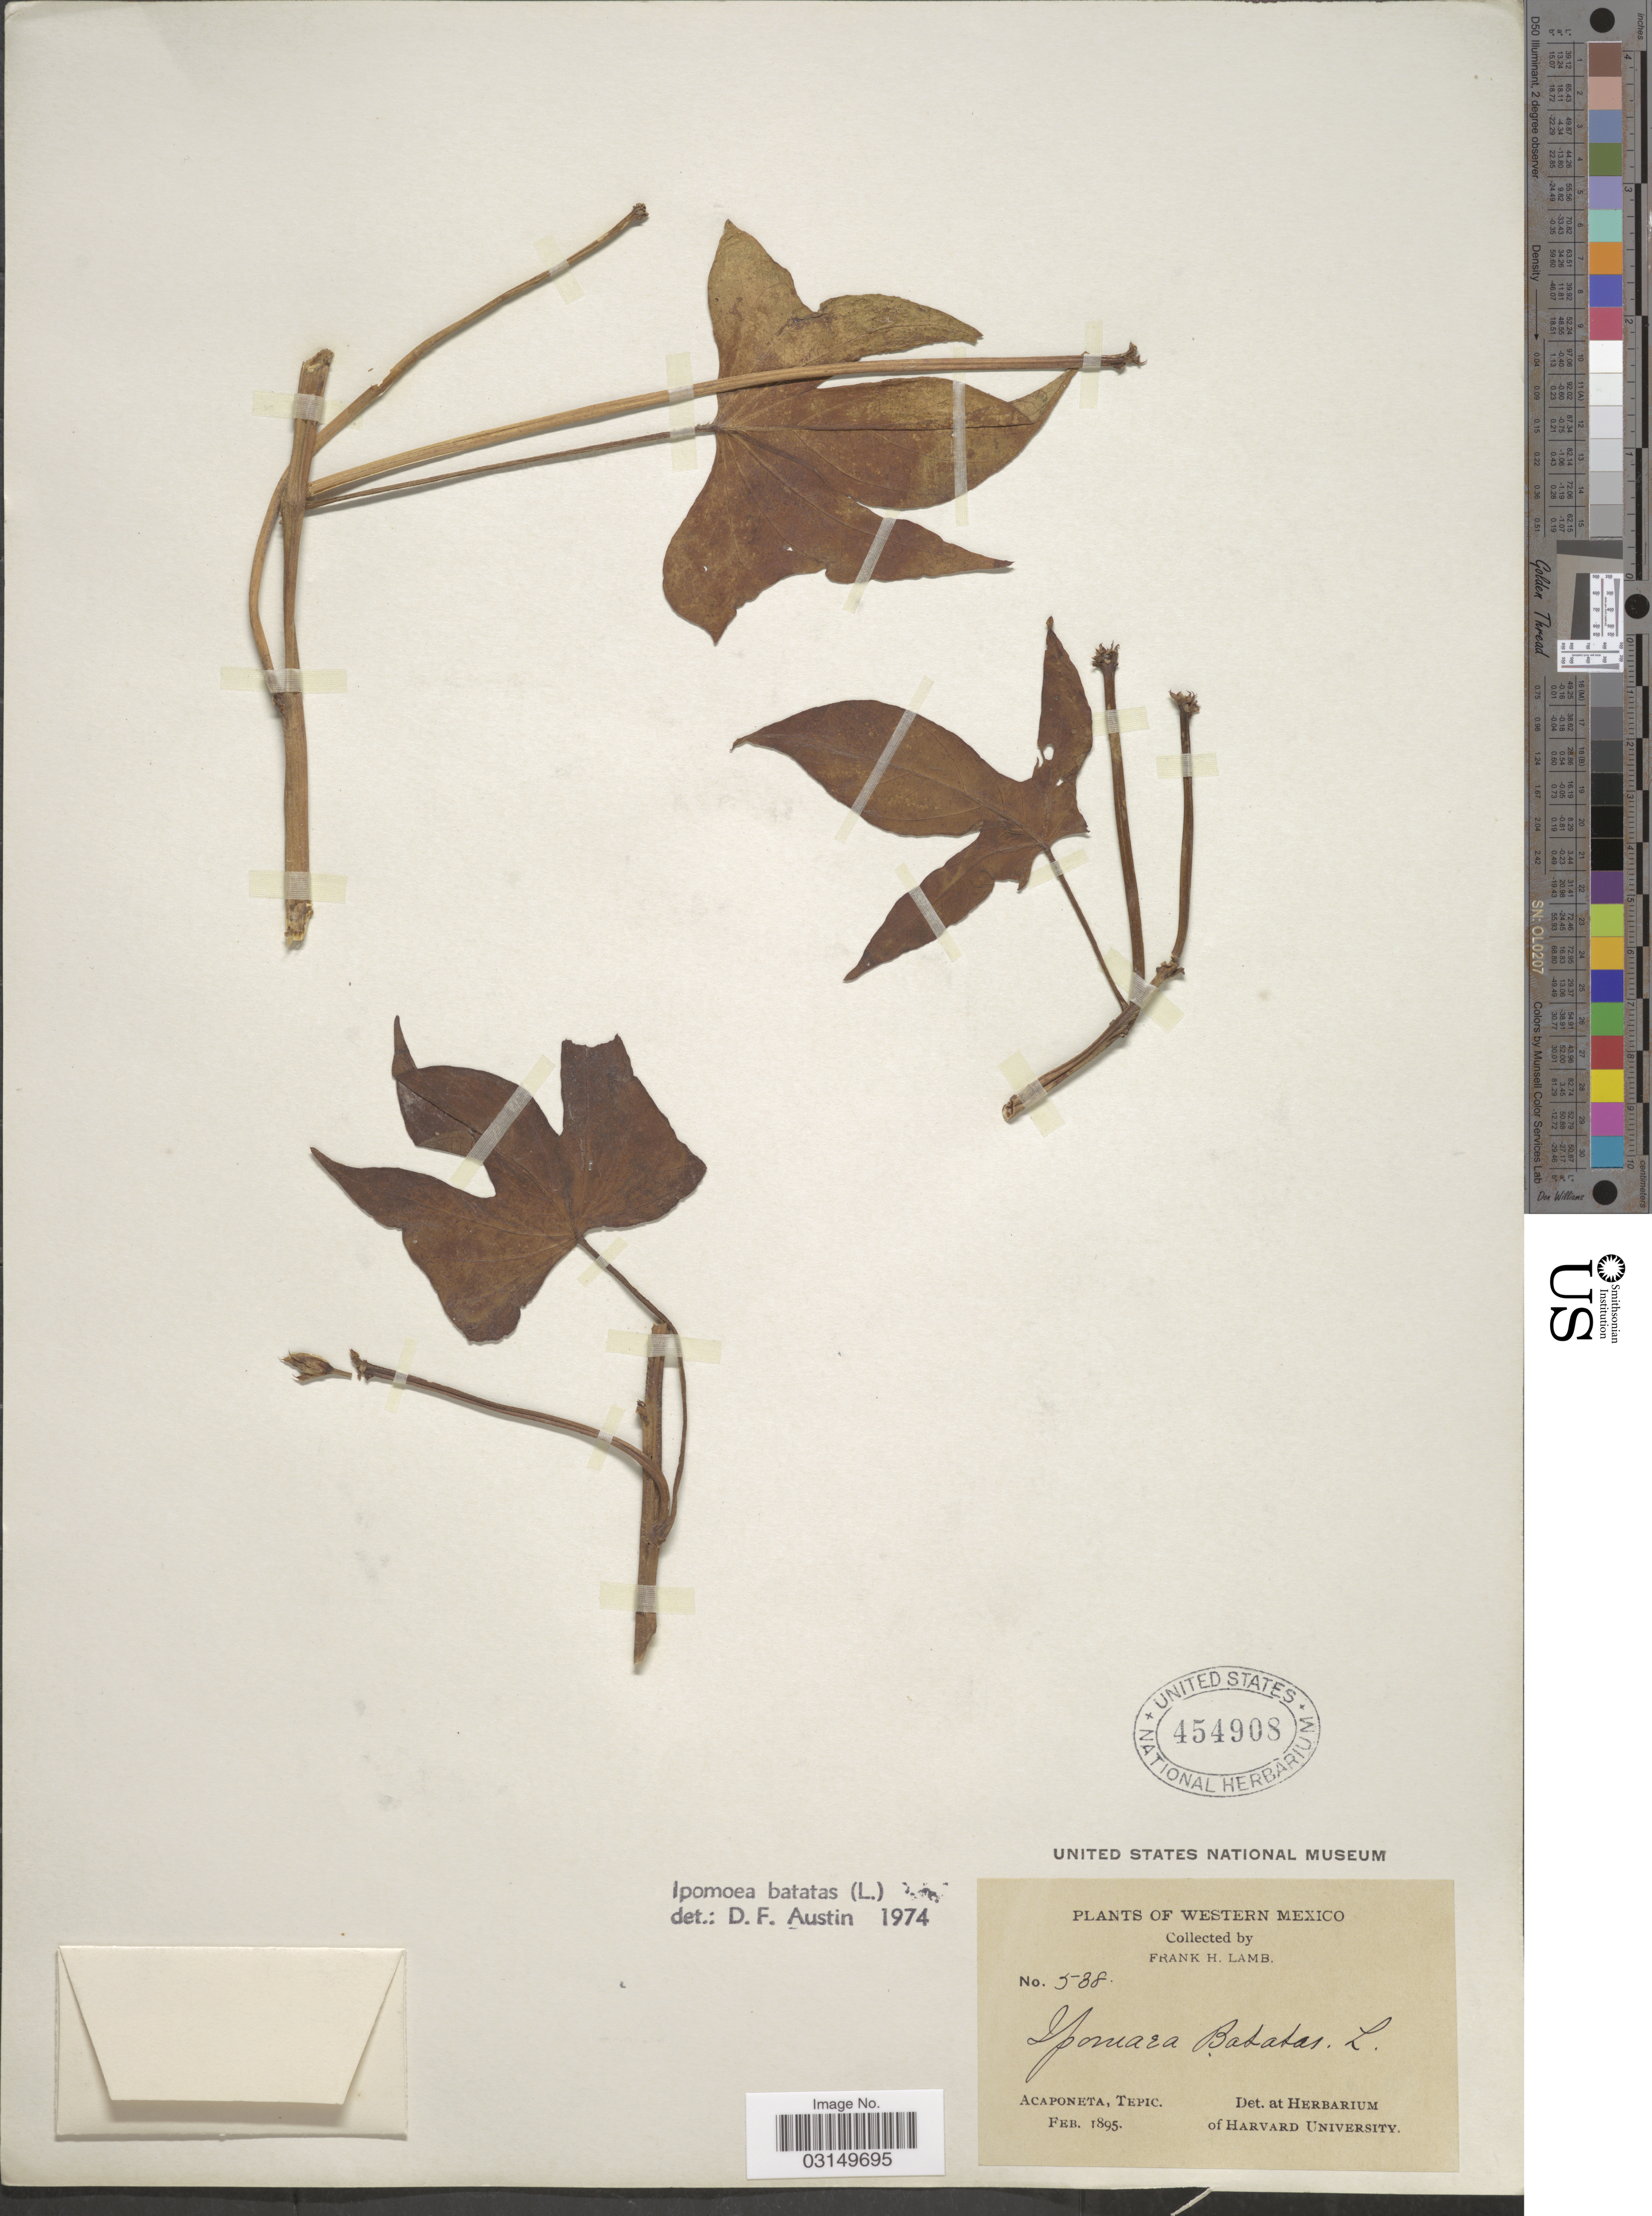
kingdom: Plantae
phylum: Tracheophyta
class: Magnoliopsida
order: Solanales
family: Convolvulaceae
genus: Ipomoea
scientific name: Ipomoea batatas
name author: (L.) Lam.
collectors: F. H. Lamb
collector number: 538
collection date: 1895-02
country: Mexico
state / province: Nayarit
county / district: Acaponeta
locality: Acaponeta, Tepic Territory [now Nayarit].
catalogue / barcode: US 454908